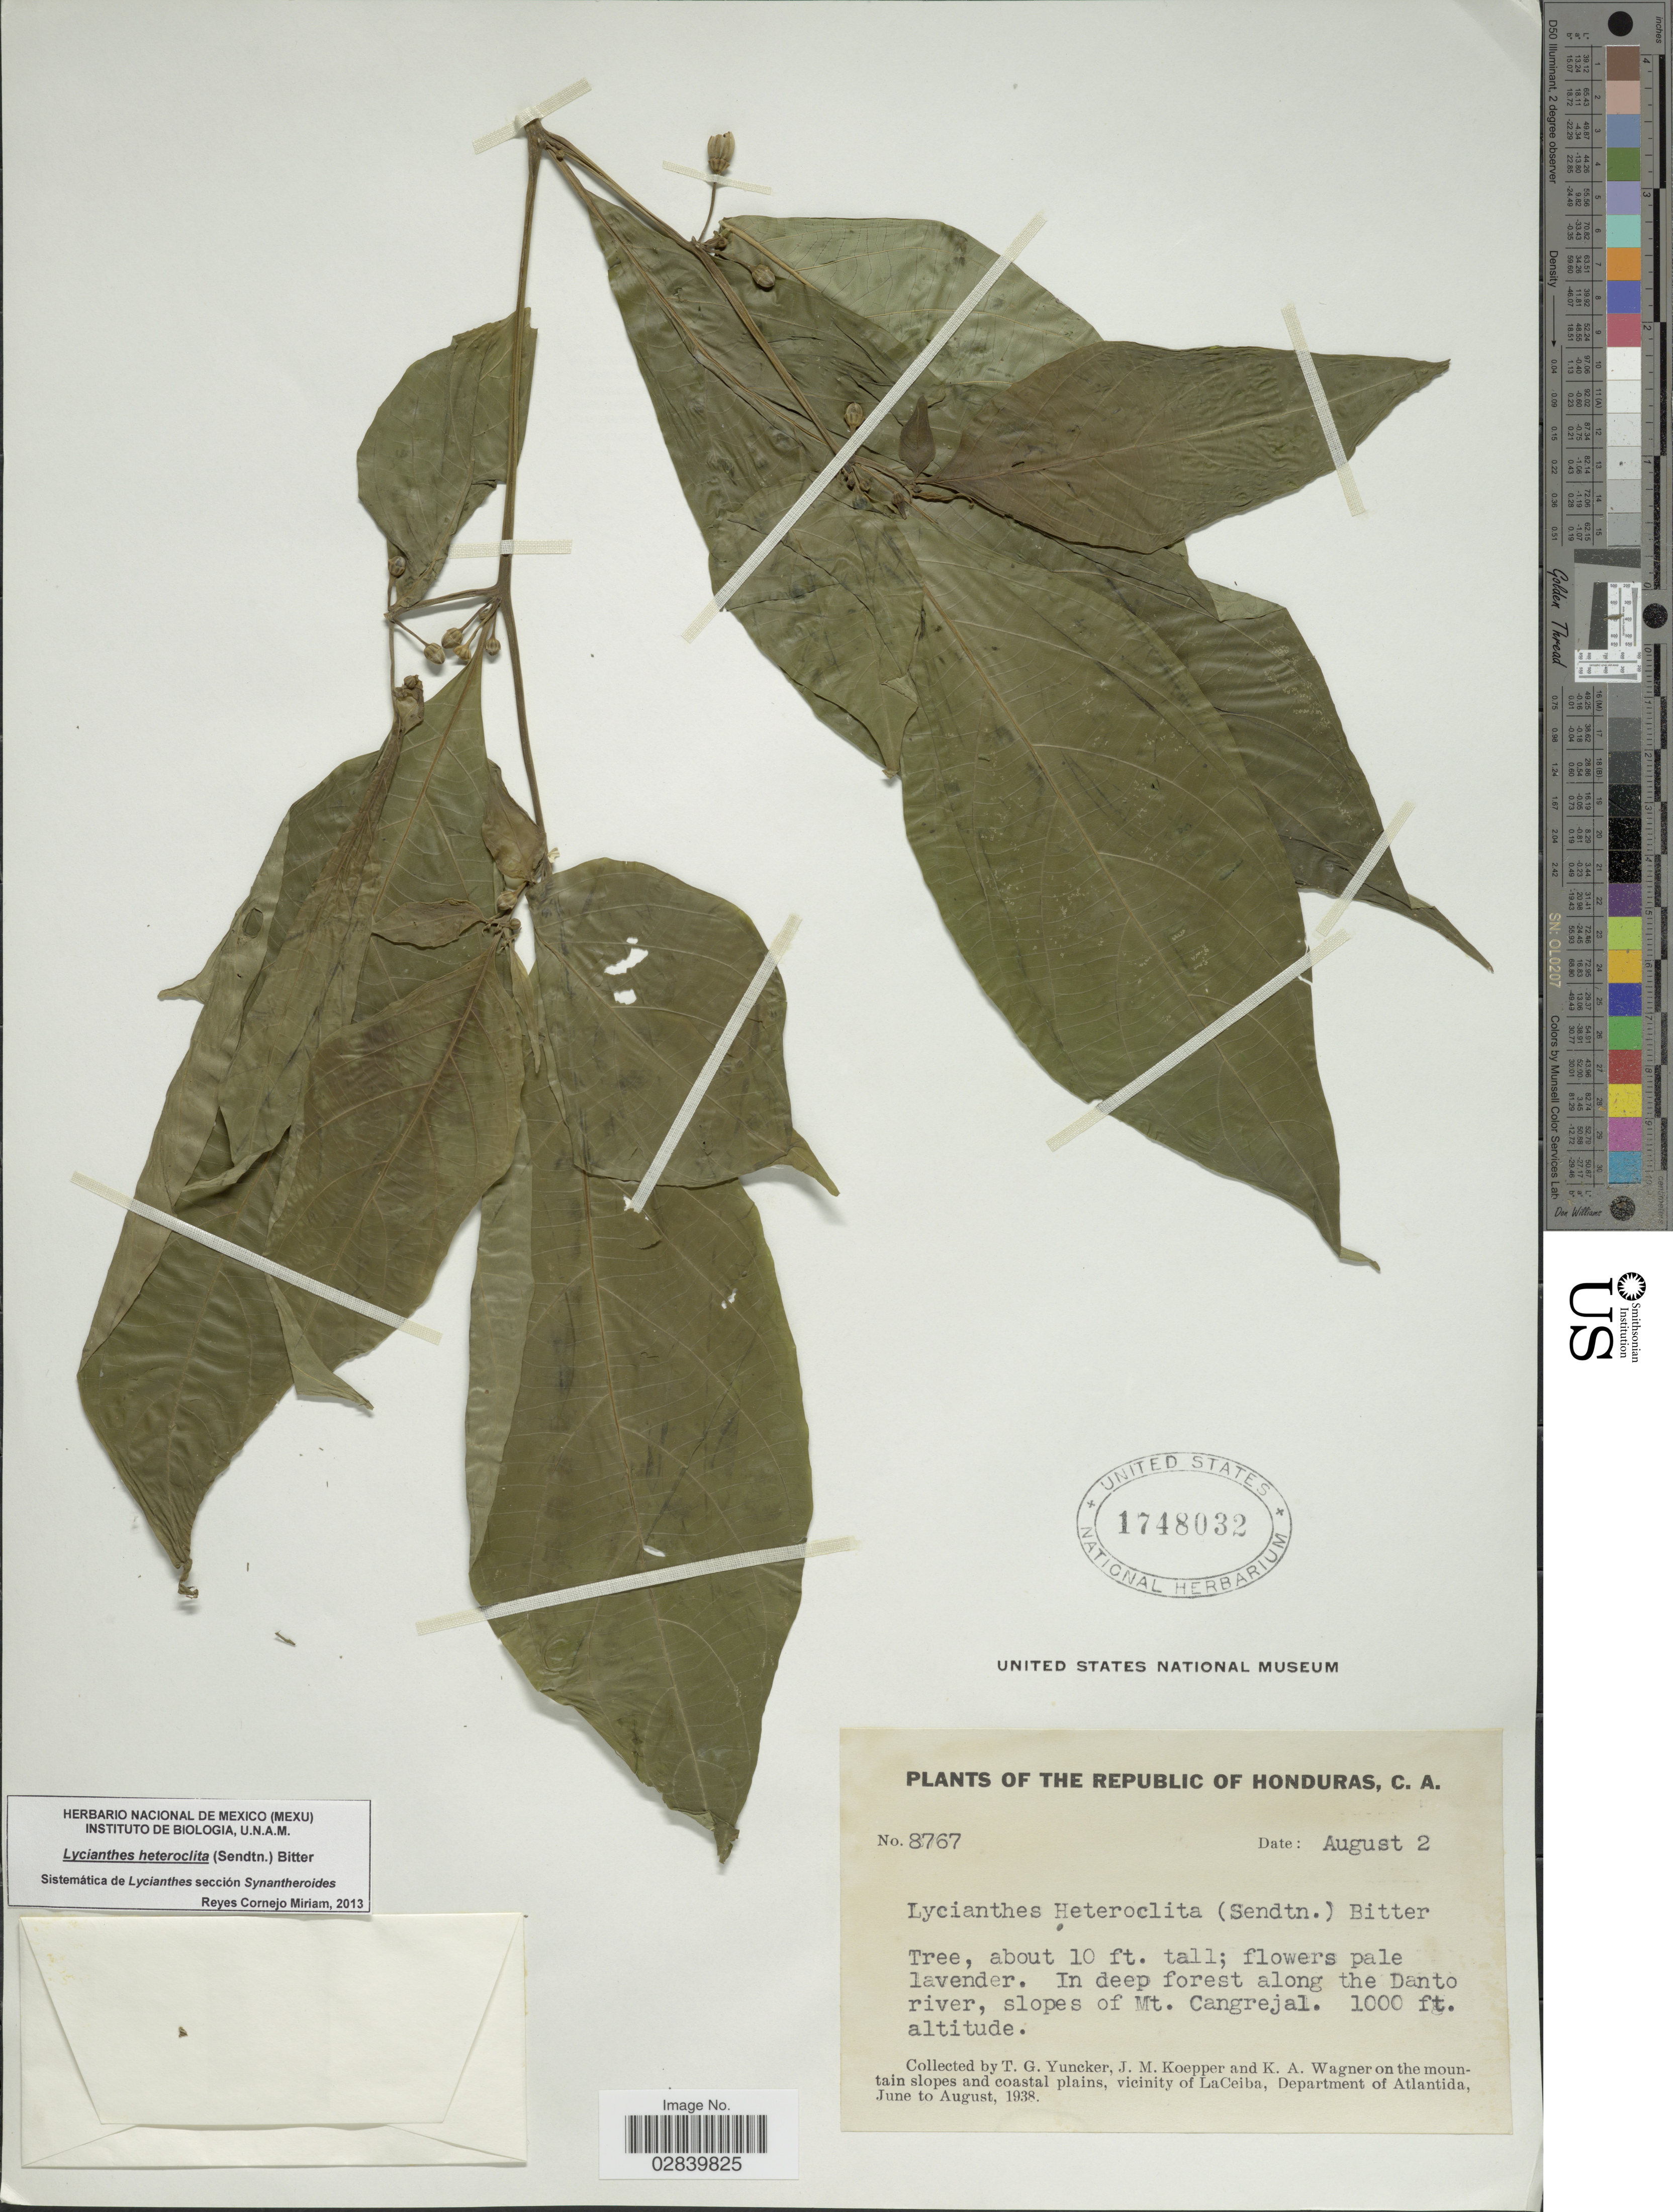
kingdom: Plantae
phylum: Tracheophyta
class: Magnoliopsida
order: Solanales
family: Solanaceae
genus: Lycianthes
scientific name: Lycianthes heteroclita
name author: (Sendtn.) Bitter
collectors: T. G. Yuncker, J. M. Koepper & K. A. Wagner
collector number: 8767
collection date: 1938-08-02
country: Honduras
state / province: Atlántida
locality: In deep forest along the Danto river, slopes of Mt. Cangrejal. On the mountain slopes and coastal plains, vicinity of LaCeiba, Department of Atlantida.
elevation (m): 305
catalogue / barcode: US 1748032